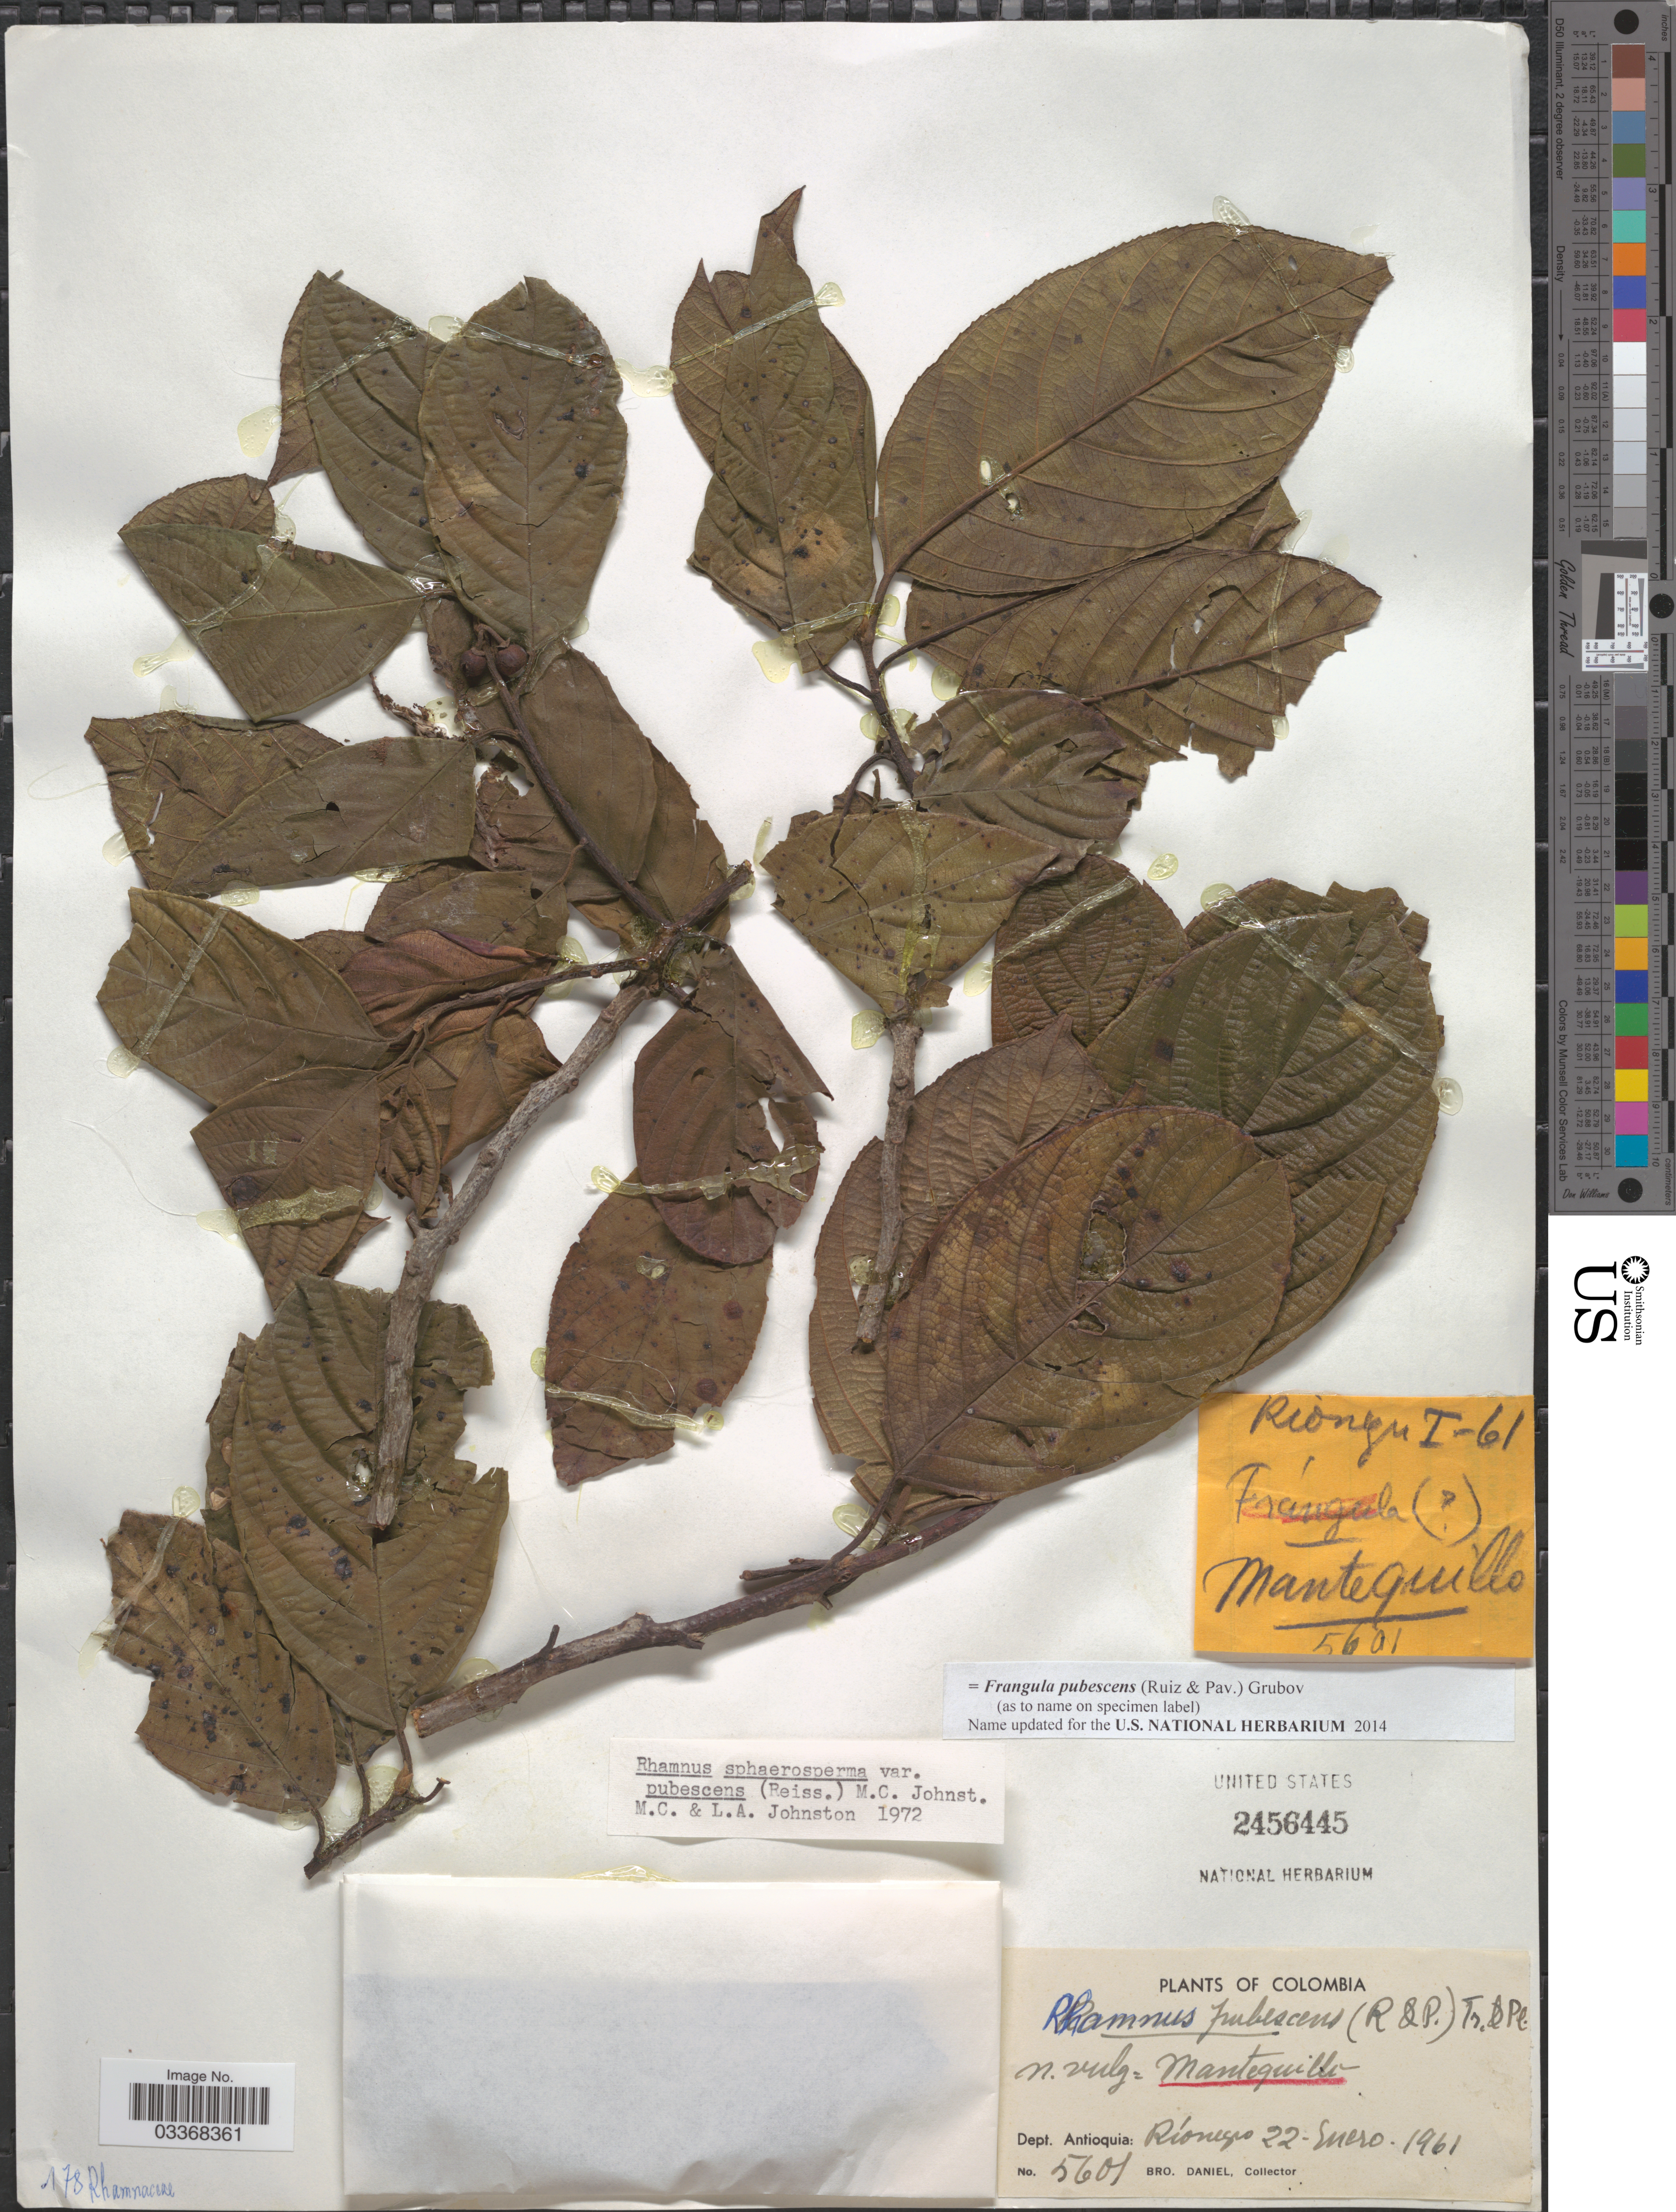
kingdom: Plantae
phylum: Tracheophyta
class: Magnoliopsida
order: Rosales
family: Rhamnaceae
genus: Frangula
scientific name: Frangula pubescens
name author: (Ruiz & Pav.) Grubov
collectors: Bro. Daniel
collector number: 5601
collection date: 1961-01-22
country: Colombia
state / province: Antioquia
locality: Dept. Antioquia: Ríonegro.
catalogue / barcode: US 2456445